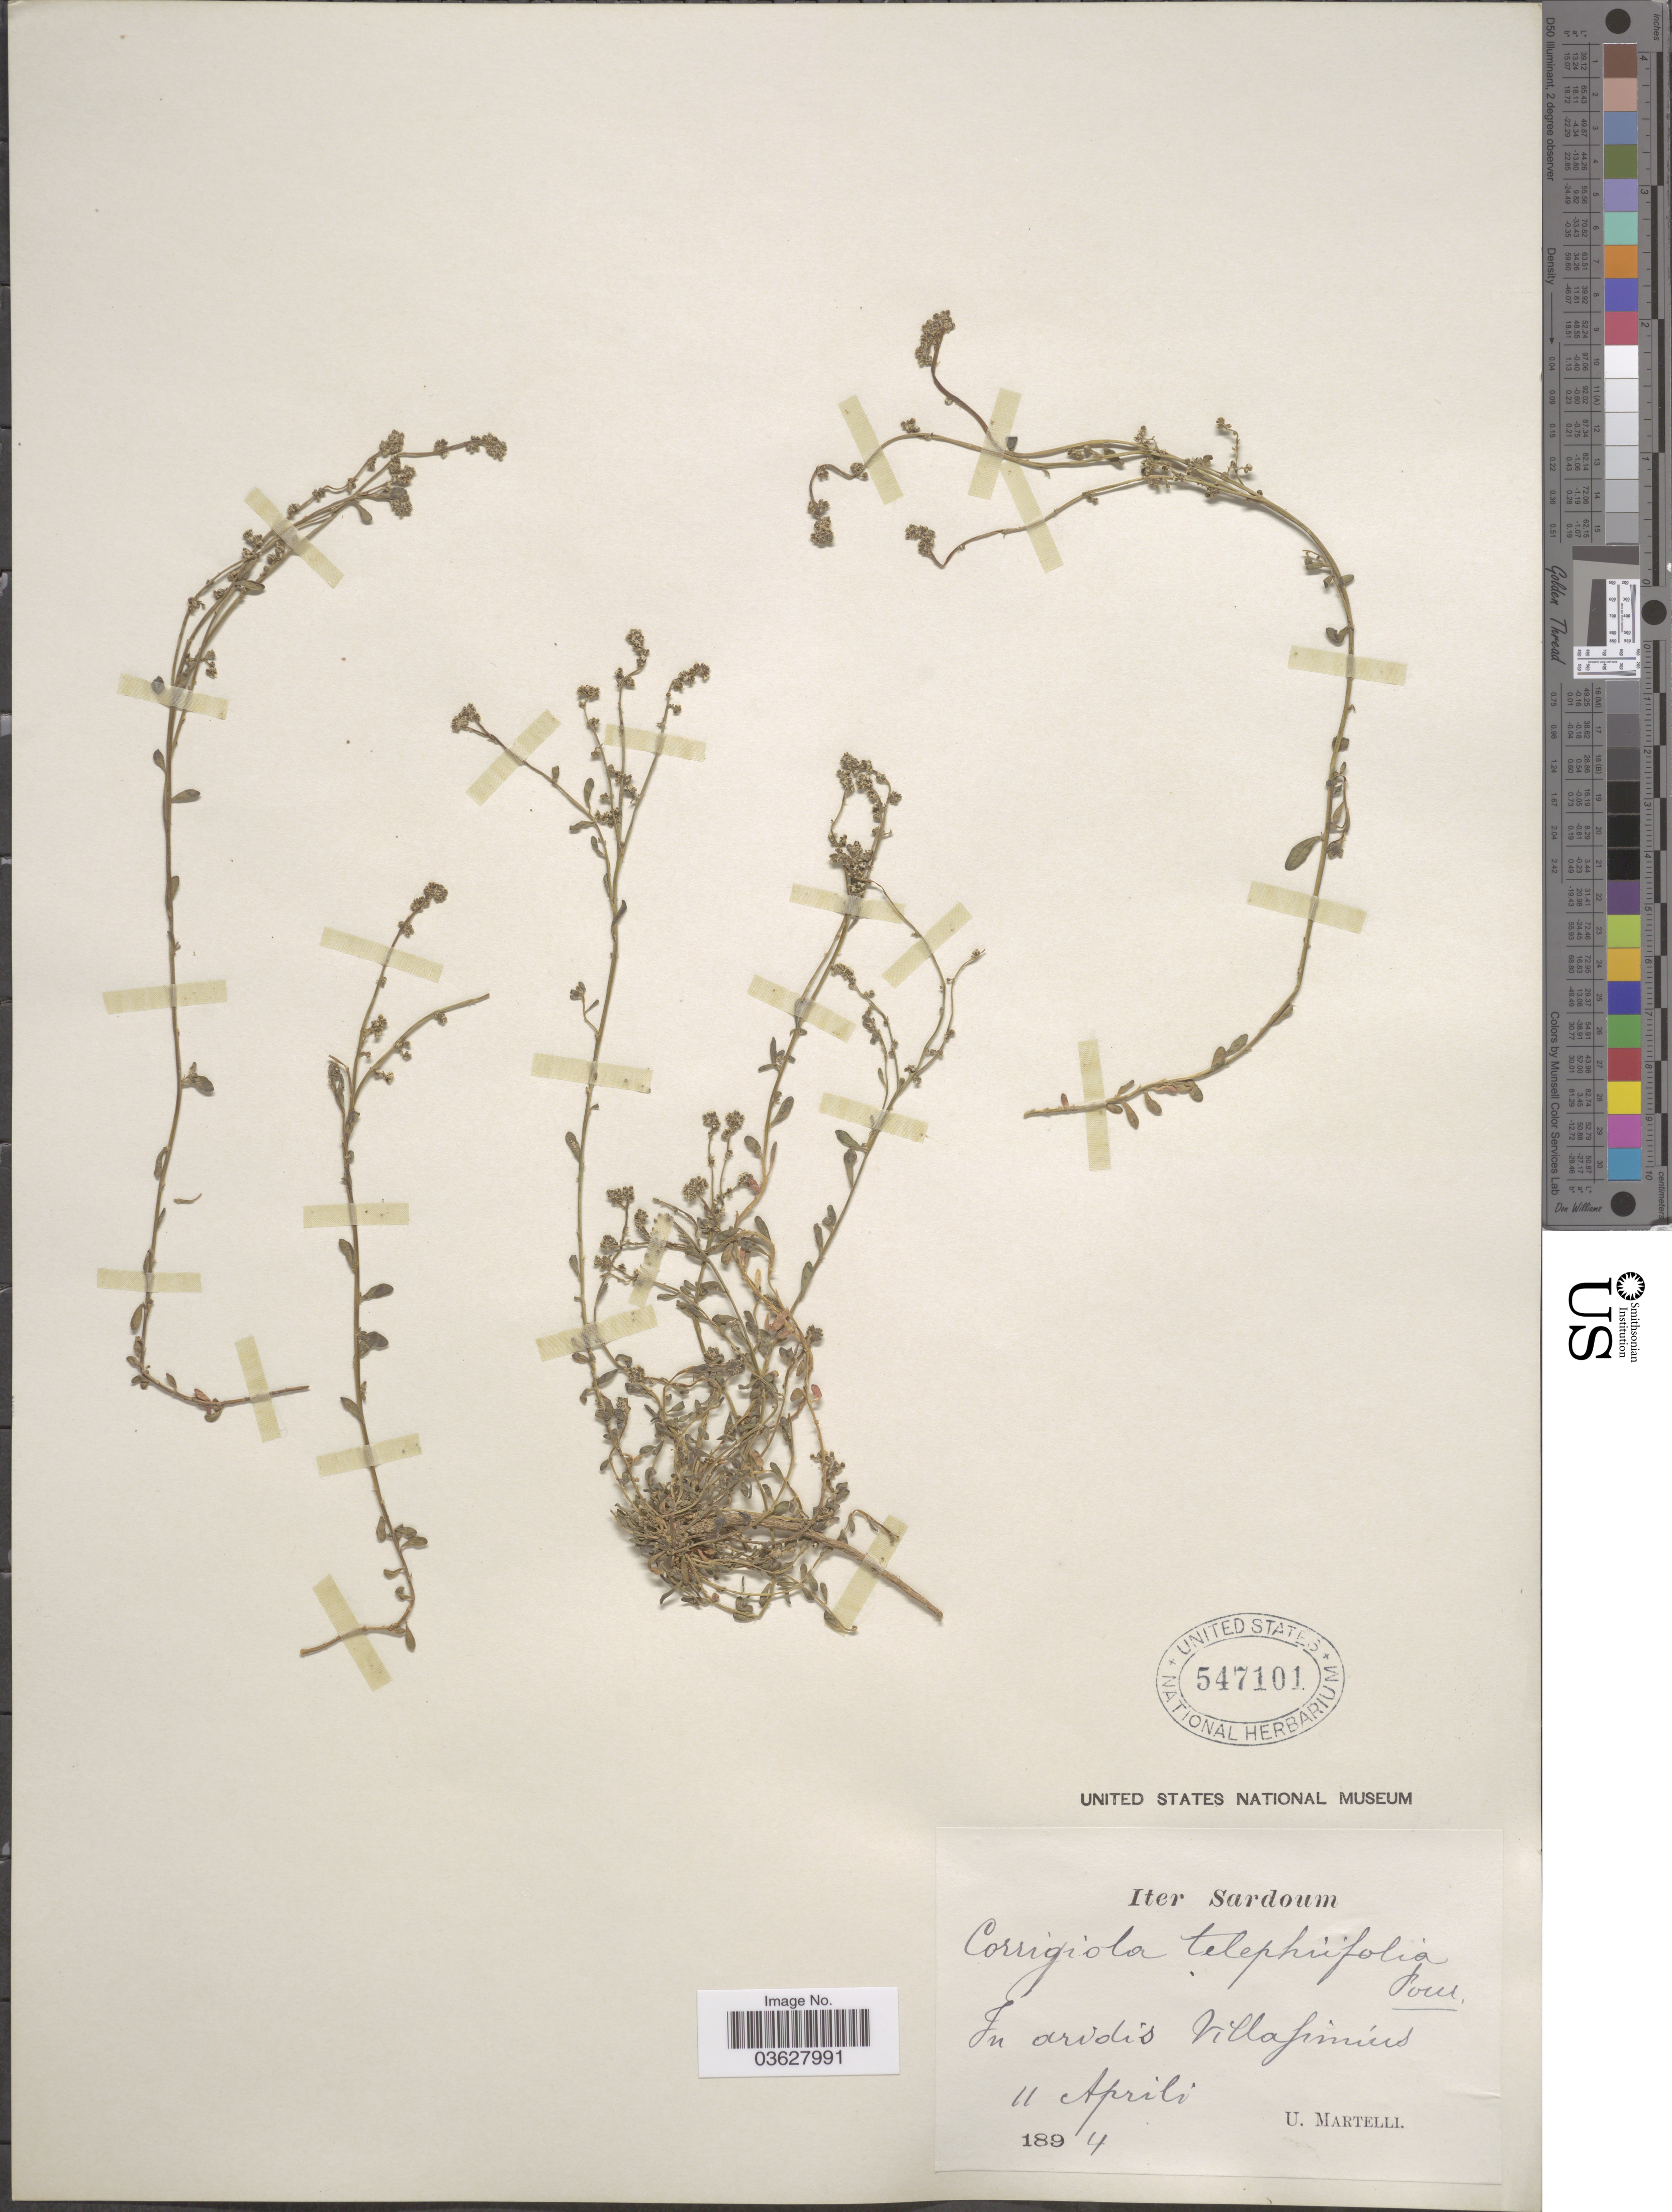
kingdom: Plantae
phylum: Tracheophyta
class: Magnoliopsida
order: Caryophyllales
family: Caryophyllaceae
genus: Corrigiola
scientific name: Corrigiola telephiifolia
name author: Pourr.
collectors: U. Martelli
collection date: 1894-04-11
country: Italy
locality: Iter Sardoum. In aridis Villasimius.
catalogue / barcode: US 547101